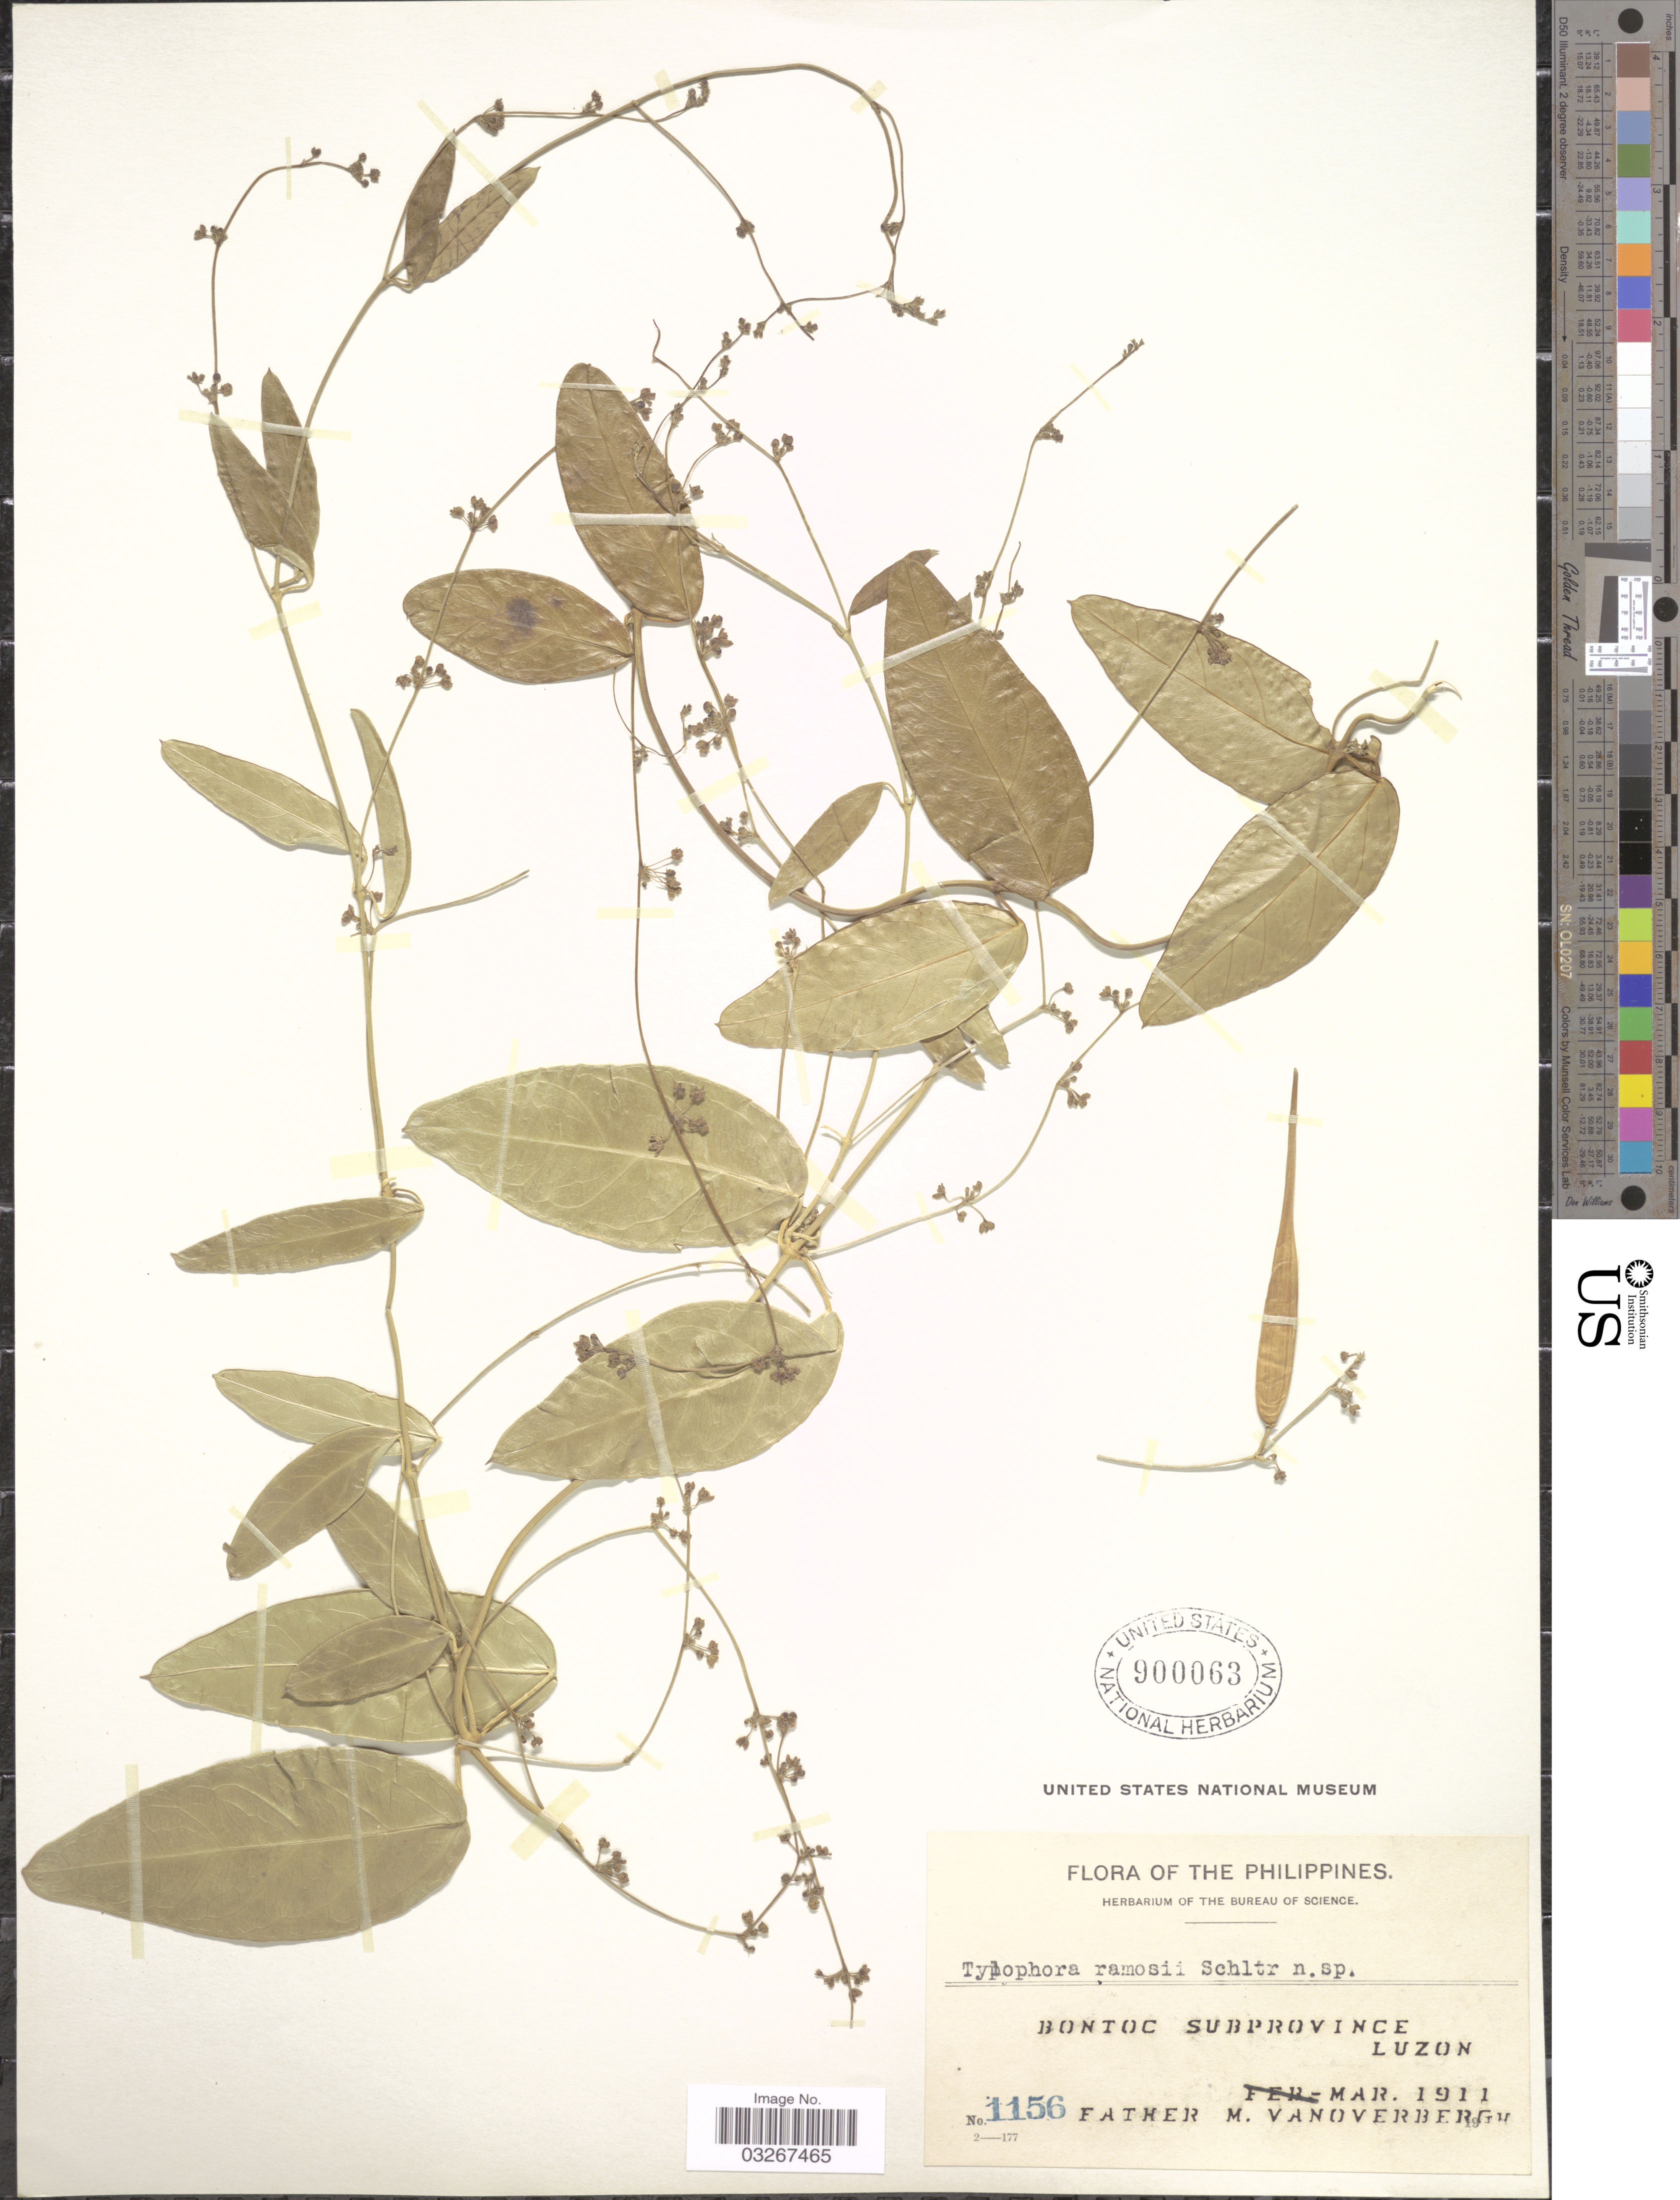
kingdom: Plantae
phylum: Tracheophyta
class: Magnoliopsida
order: Gentianales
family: Apocynaceae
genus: Tylophora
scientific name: Tylophora ramosii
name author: Schltr.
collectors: F. Vanoverbergh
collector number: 1156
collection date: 1911-03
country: Philippines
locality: Bontoc Subprovince, Luzon.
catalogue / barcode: US 900063